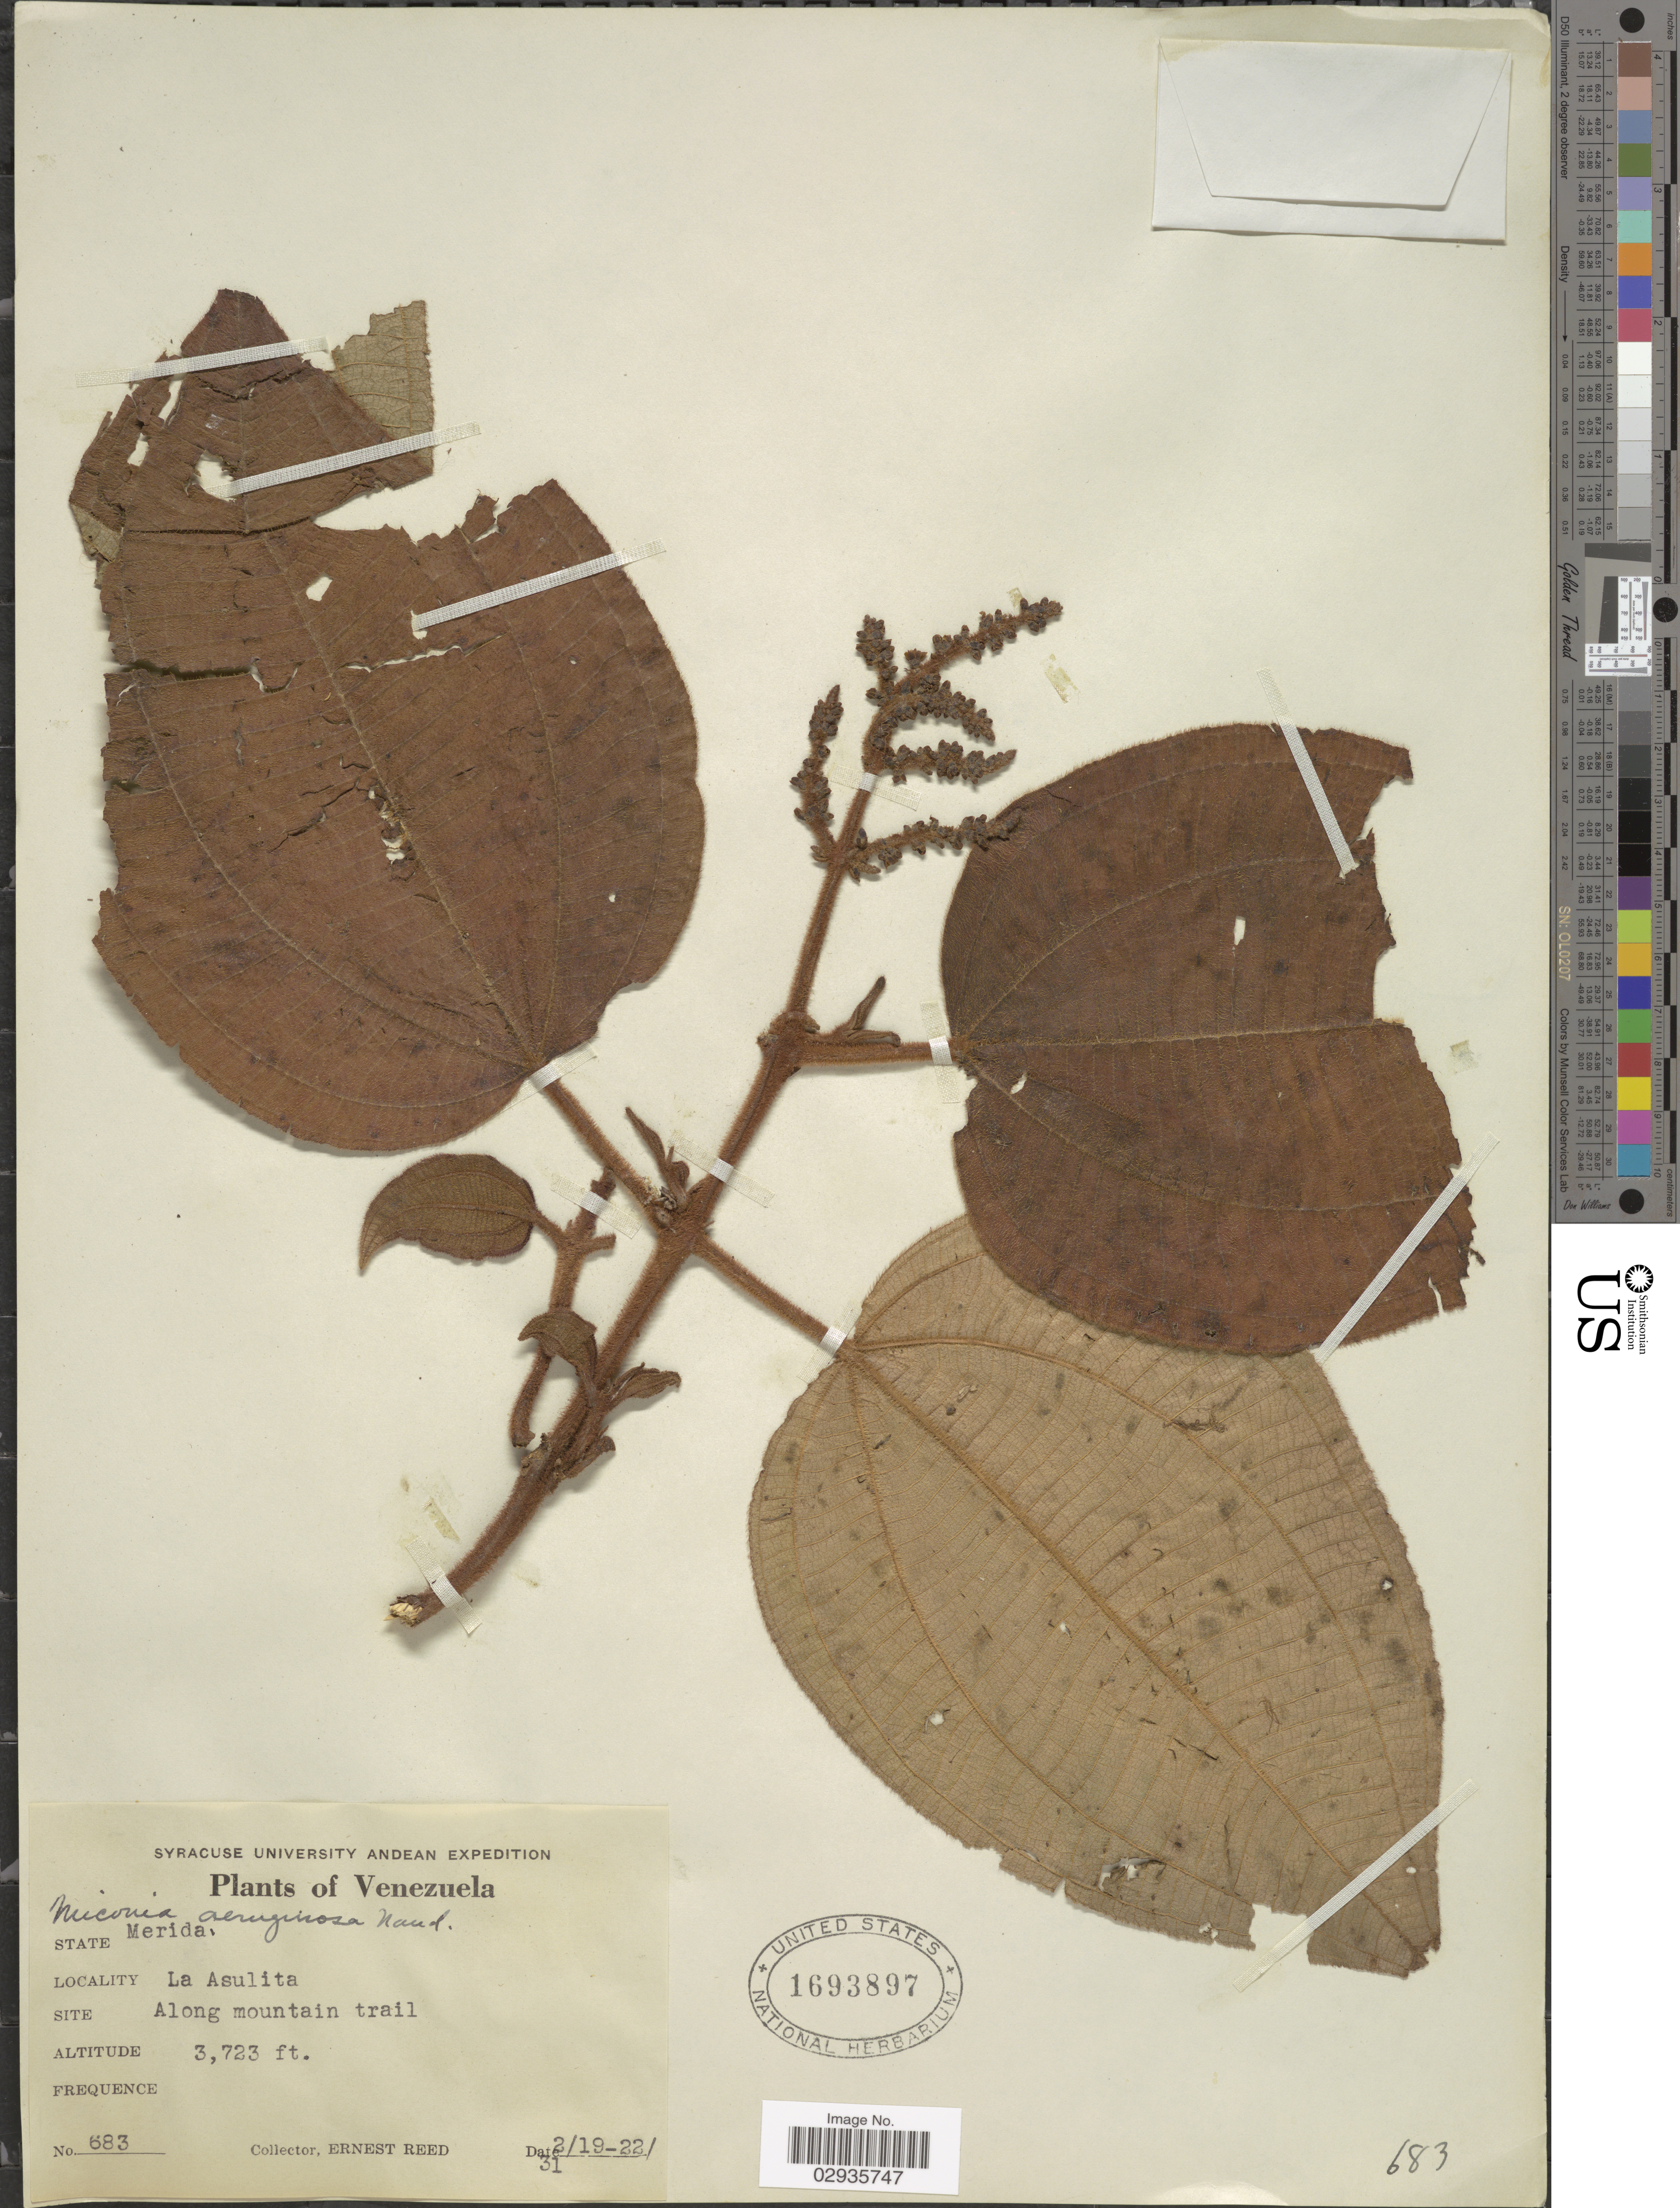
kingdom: Plantae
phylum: Tracheophyta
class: Magnoliopsida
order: Myrtales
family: Melastomataceae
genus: Miconia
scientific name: Miconia aeruginosa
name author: Naudin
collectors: E. Reed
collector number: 683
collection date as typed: Transcribed d/m/y: 19/2/31 to 22/2/31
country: Venezuela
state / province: Mérida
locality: La Asulita. Along mountain trail.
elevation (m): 1135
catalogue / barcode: US 1693897